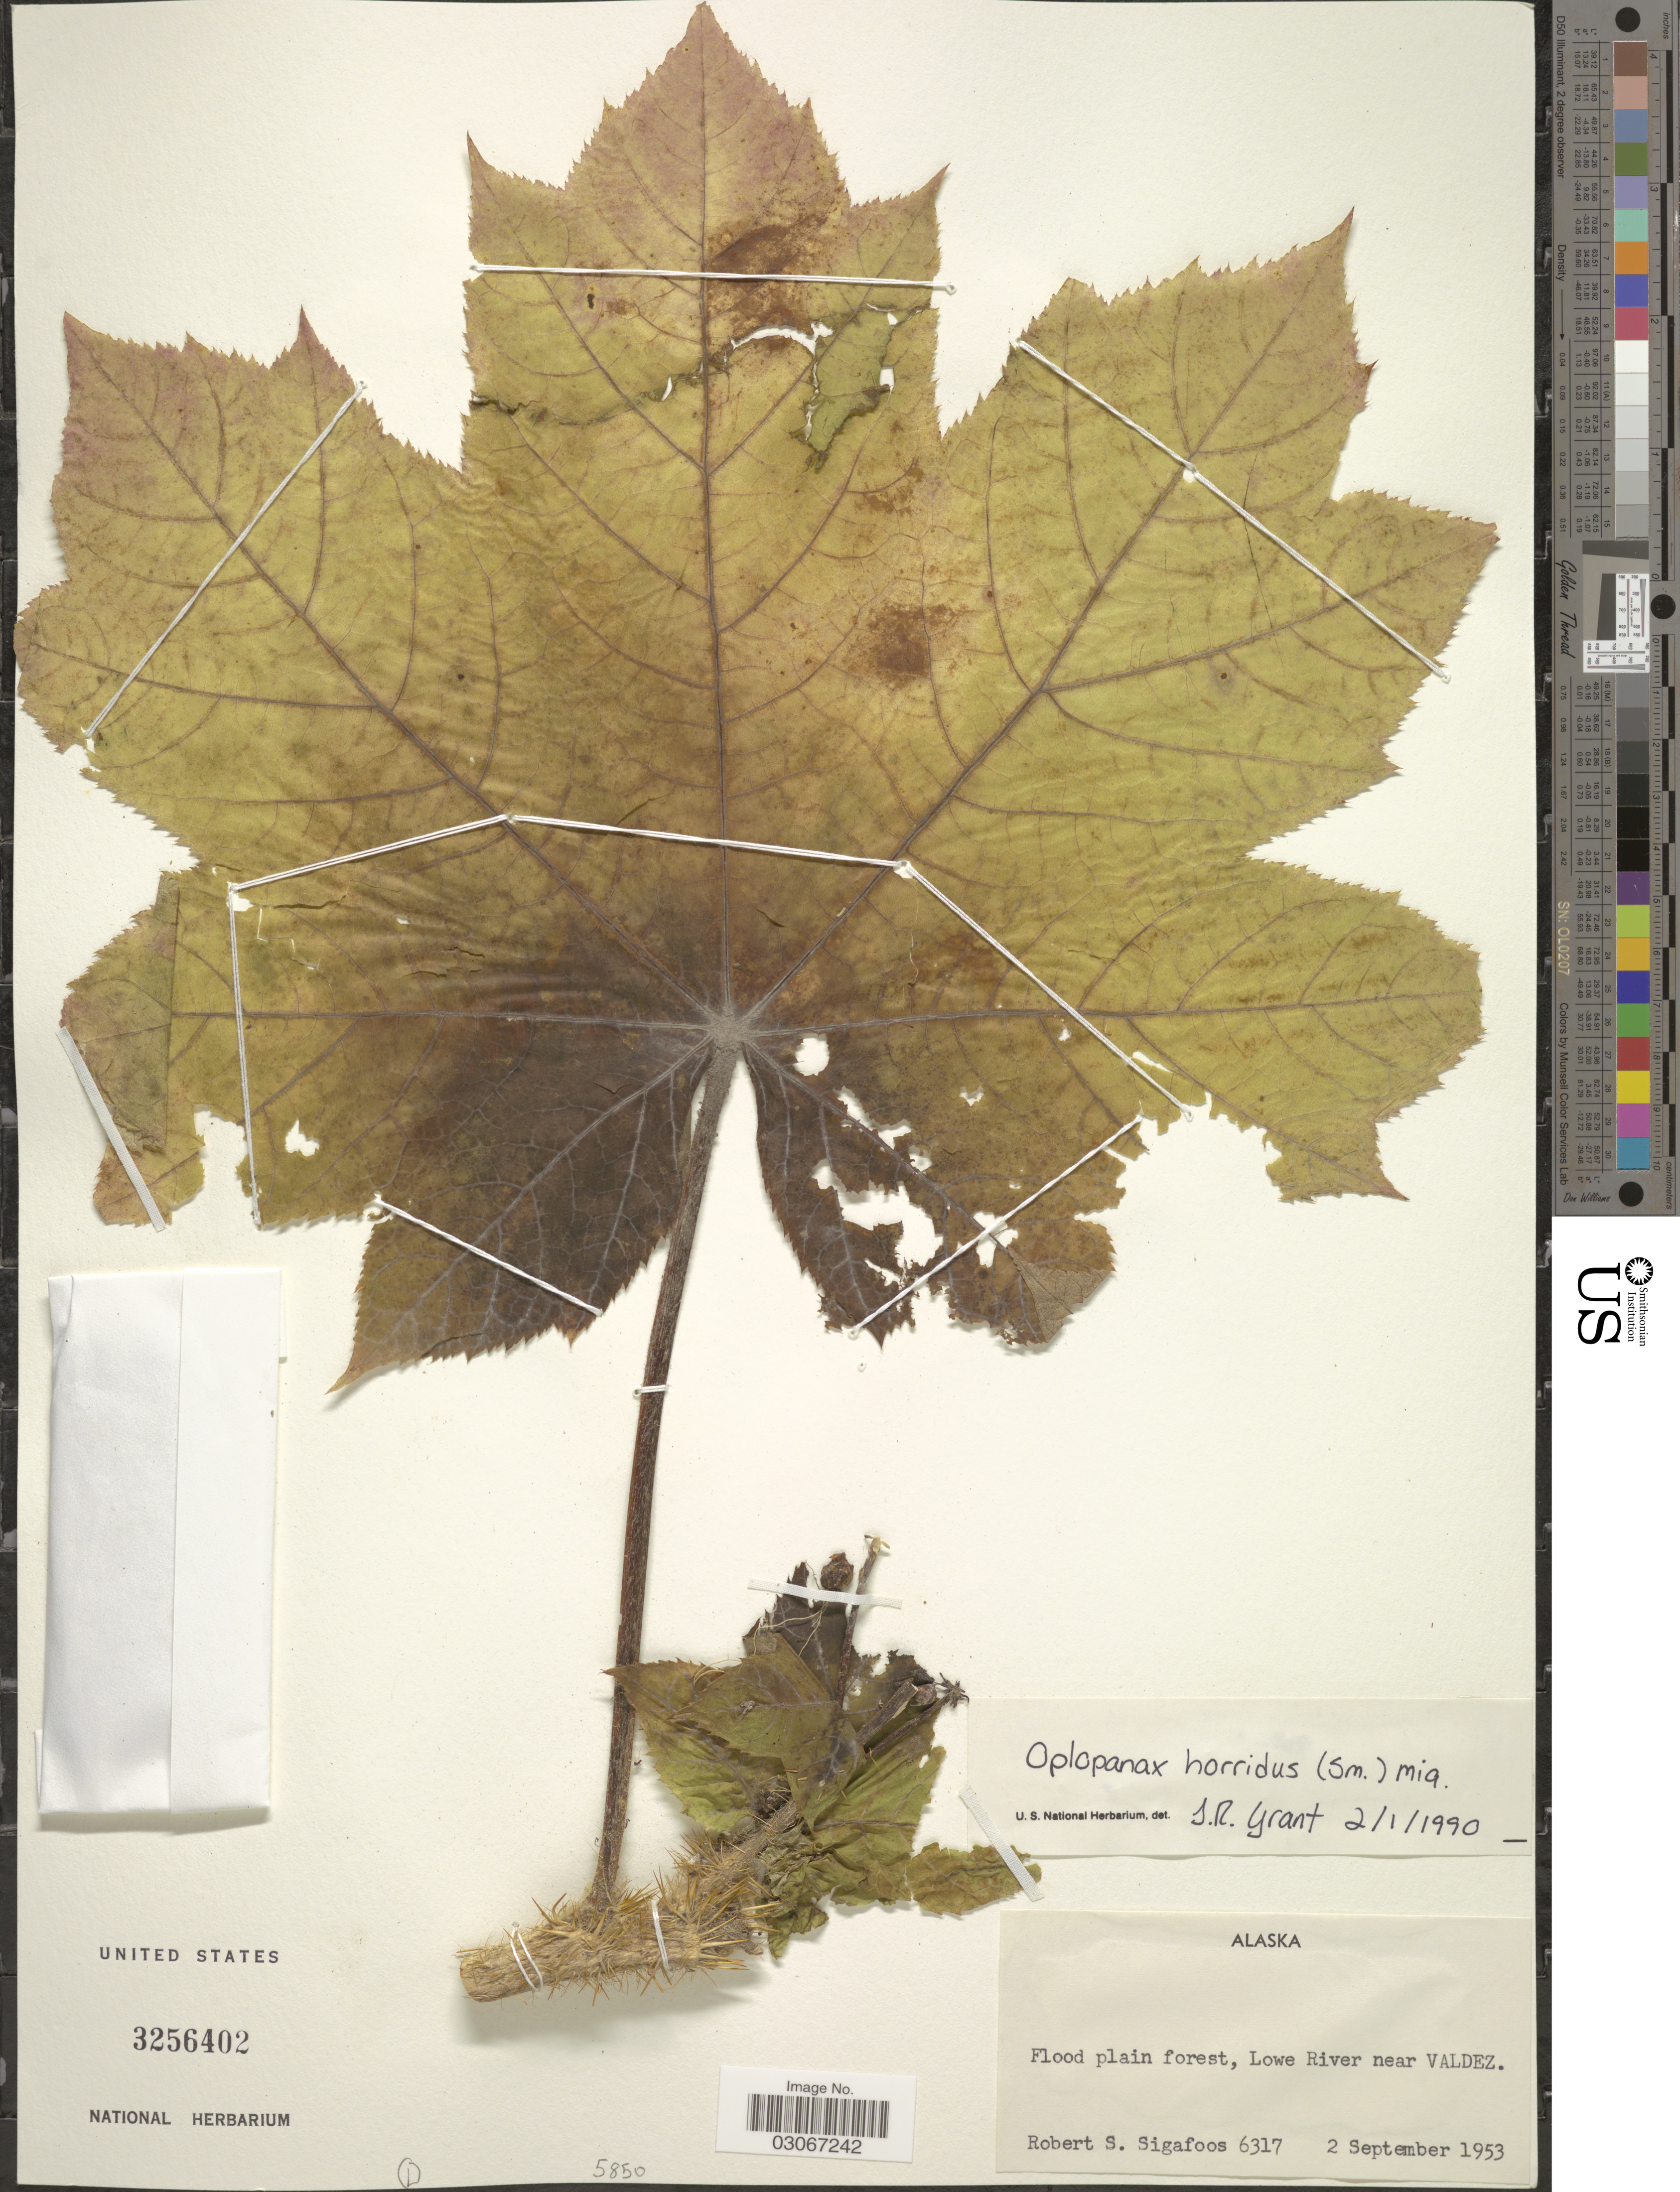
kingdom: Plantae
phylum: Tracheophyta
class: Magnoliopsida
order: Apiales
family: Apiaceae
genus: Opopanax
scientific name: Opopanax horridus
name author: Miq. ex Dippel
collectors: R. Sigafoos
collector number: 6317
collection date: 1953-09-02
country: United States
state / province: Alaska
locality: Flood plain forest, Lowe River near Valdez.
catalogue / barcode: US 3256402